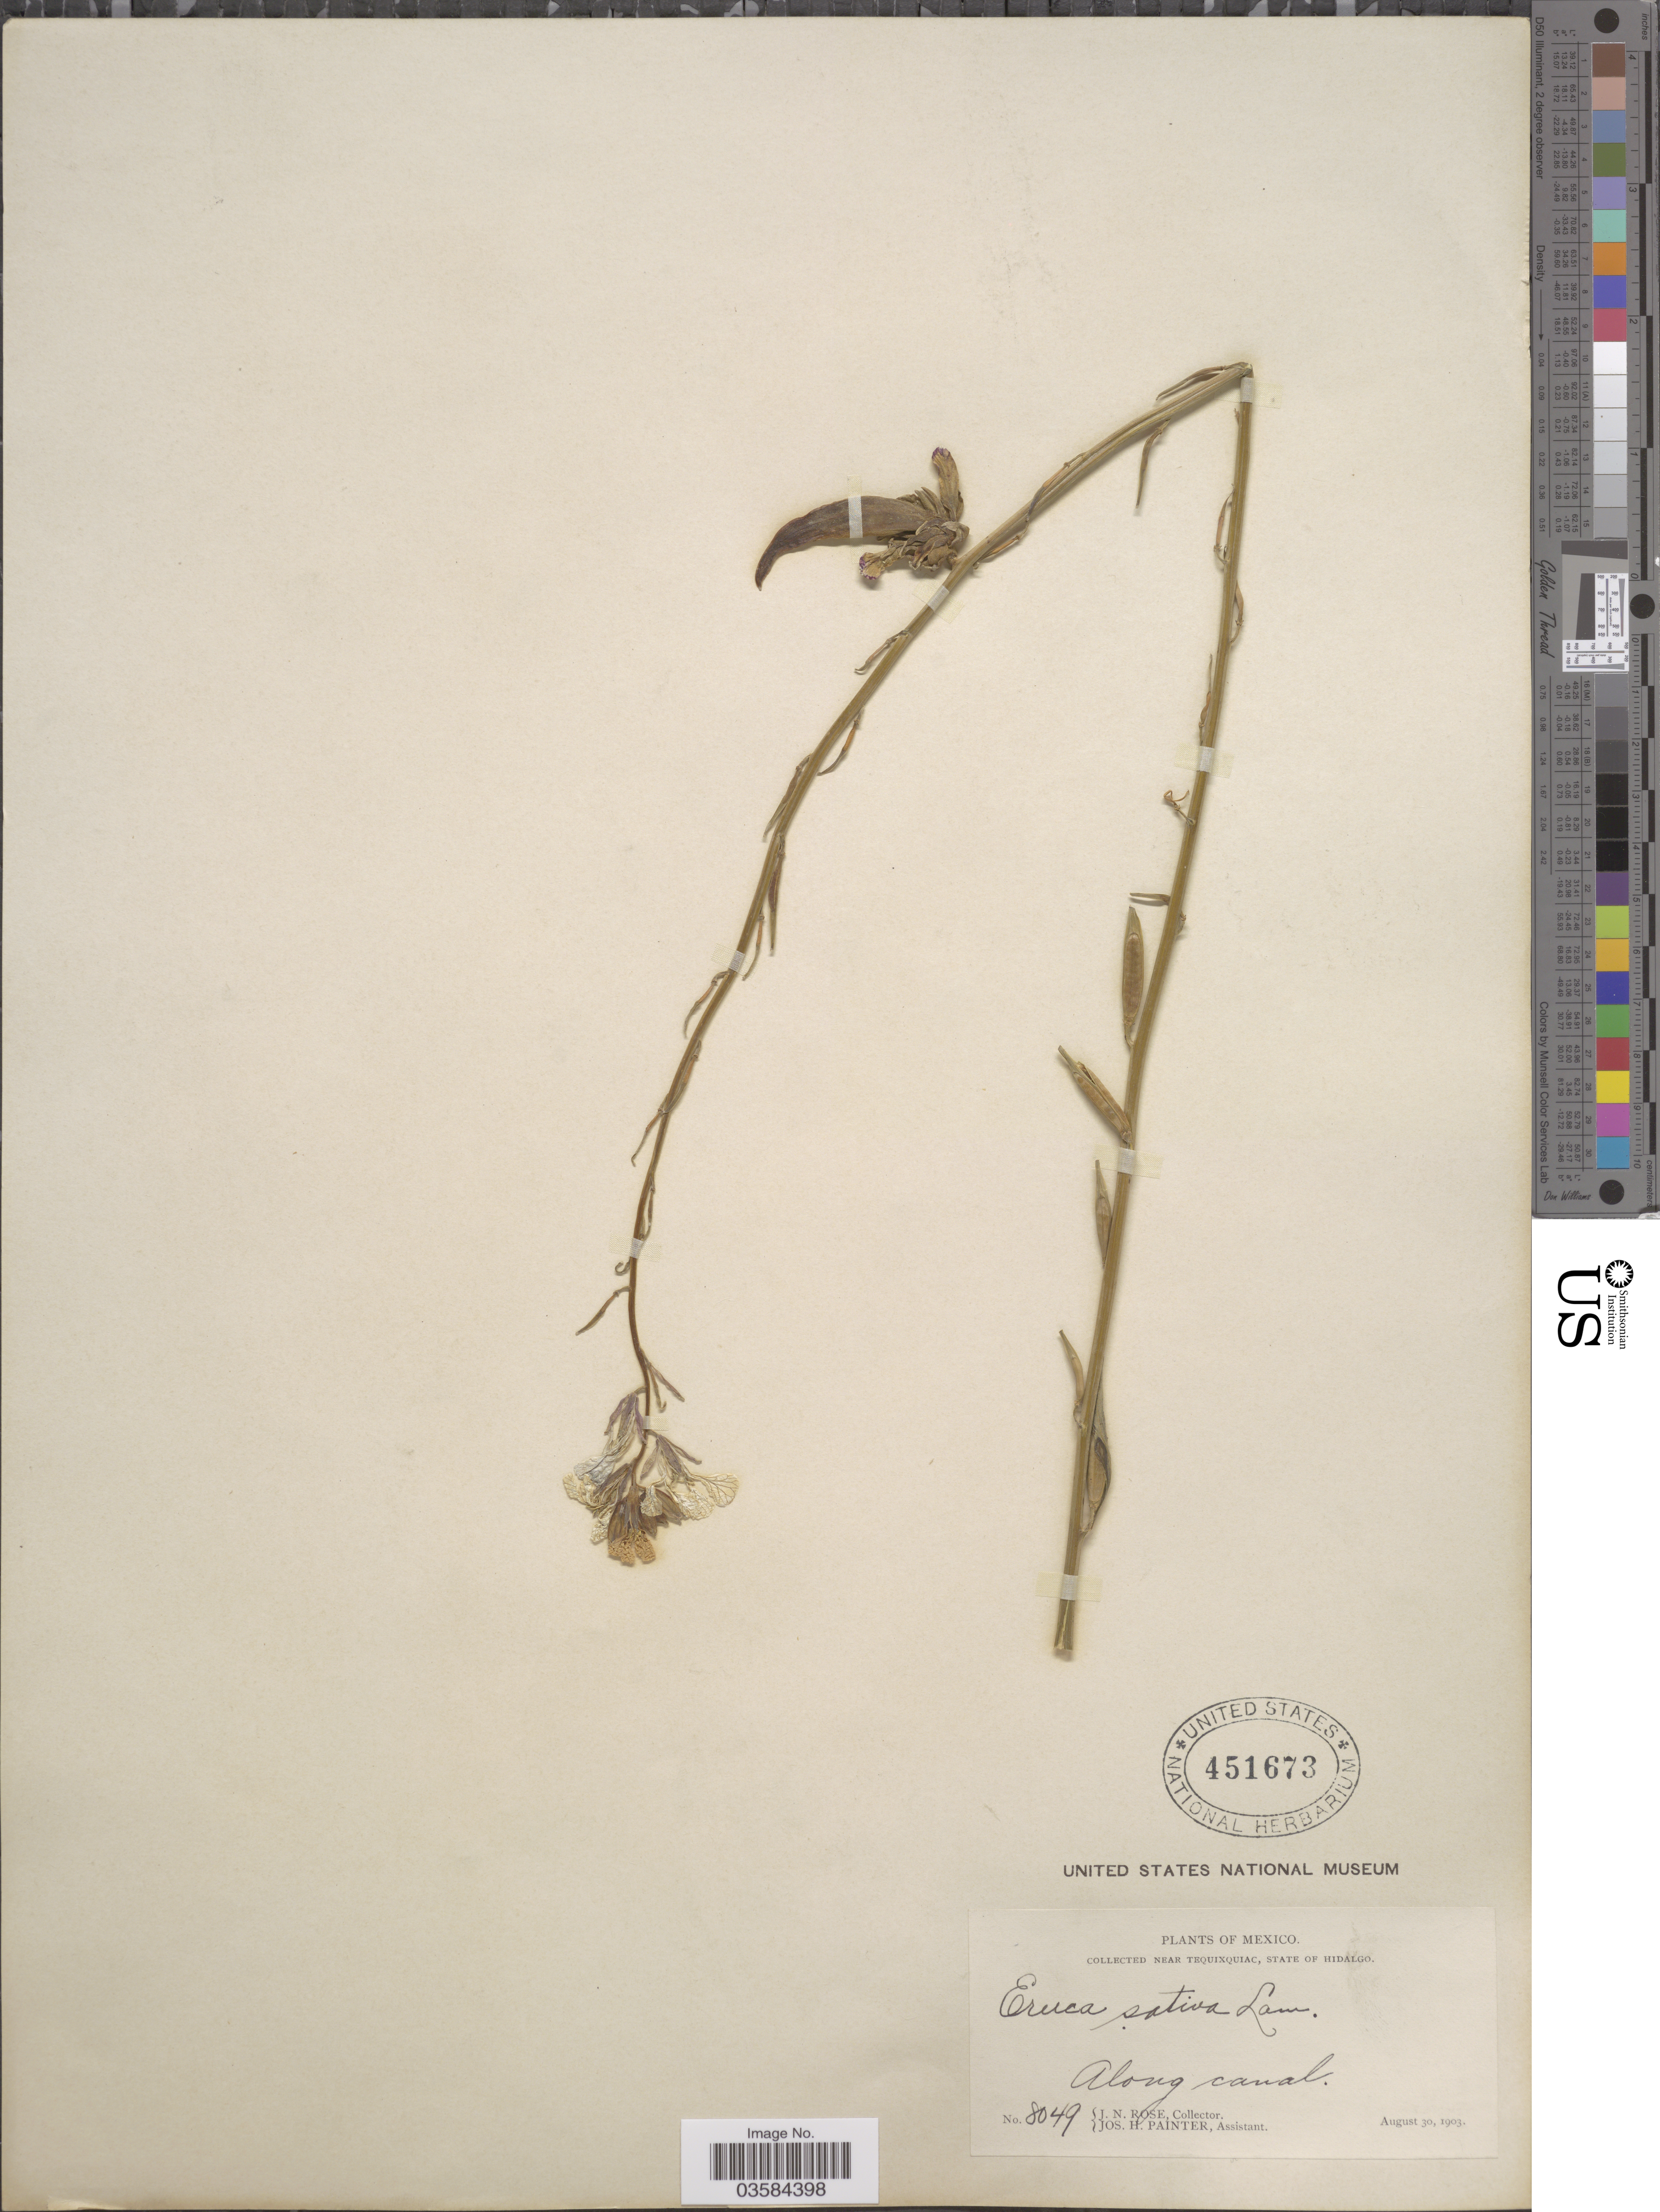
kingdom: Plantae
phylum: Tracheophyta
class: Magnoliopsida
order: Brassicales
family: Brassicaceae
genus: Eruca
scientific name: Eruca vesicaria subsp. sativa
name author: (Mill.) Thell.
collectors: J. N. Rose & J. H. Painter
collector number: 8049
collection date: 1903-08-30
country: Mexico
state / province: Hidalgo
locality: Near Tequixquiac. Along canal.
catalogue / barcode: US 451673